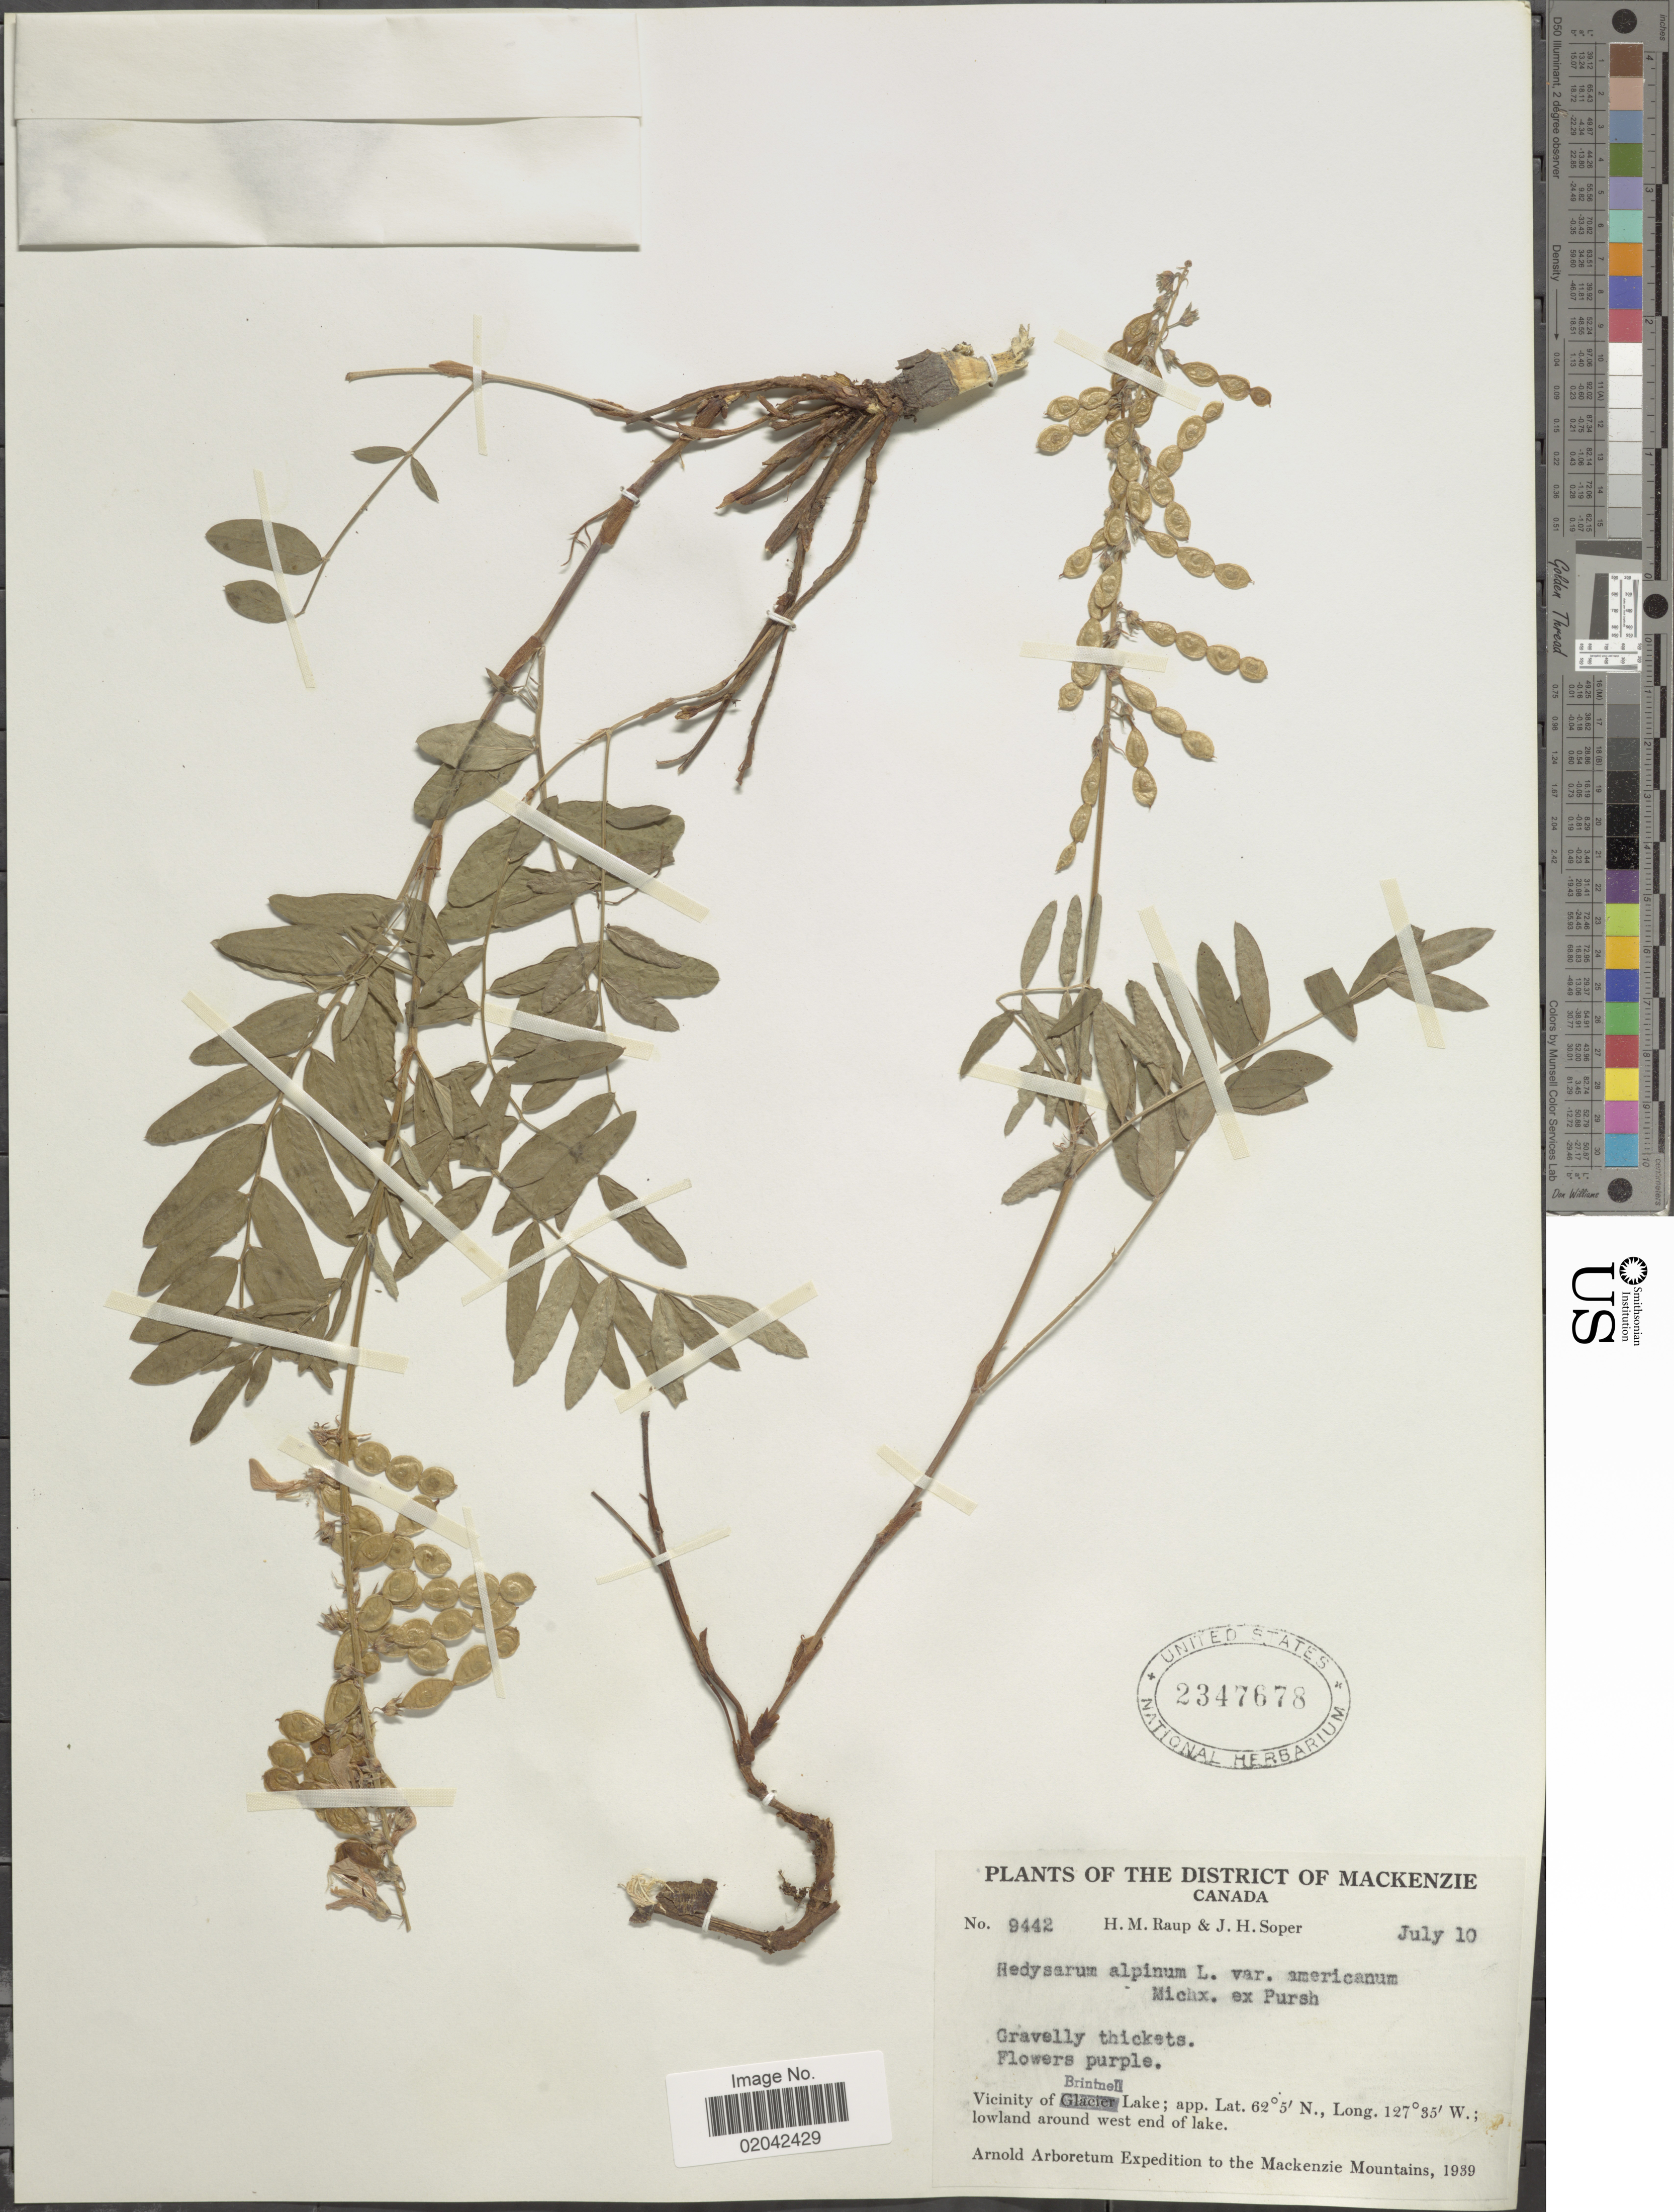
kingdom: Plantae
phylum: Tracheophyta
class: Magnoliopsida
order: Fabales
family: Fabaceae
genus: Hedysarum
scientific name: Hedysarum alpinum var. americanum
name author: Michx. ex Pursh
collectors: H. Raup & J. H. Soper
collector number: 9442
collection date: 1939-07-10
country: Canada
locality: District of Mackenzie, Vicinity of Brintnell Lake, lowland around west end of lake, Mackenzie Mountains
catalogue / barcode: US 2347678